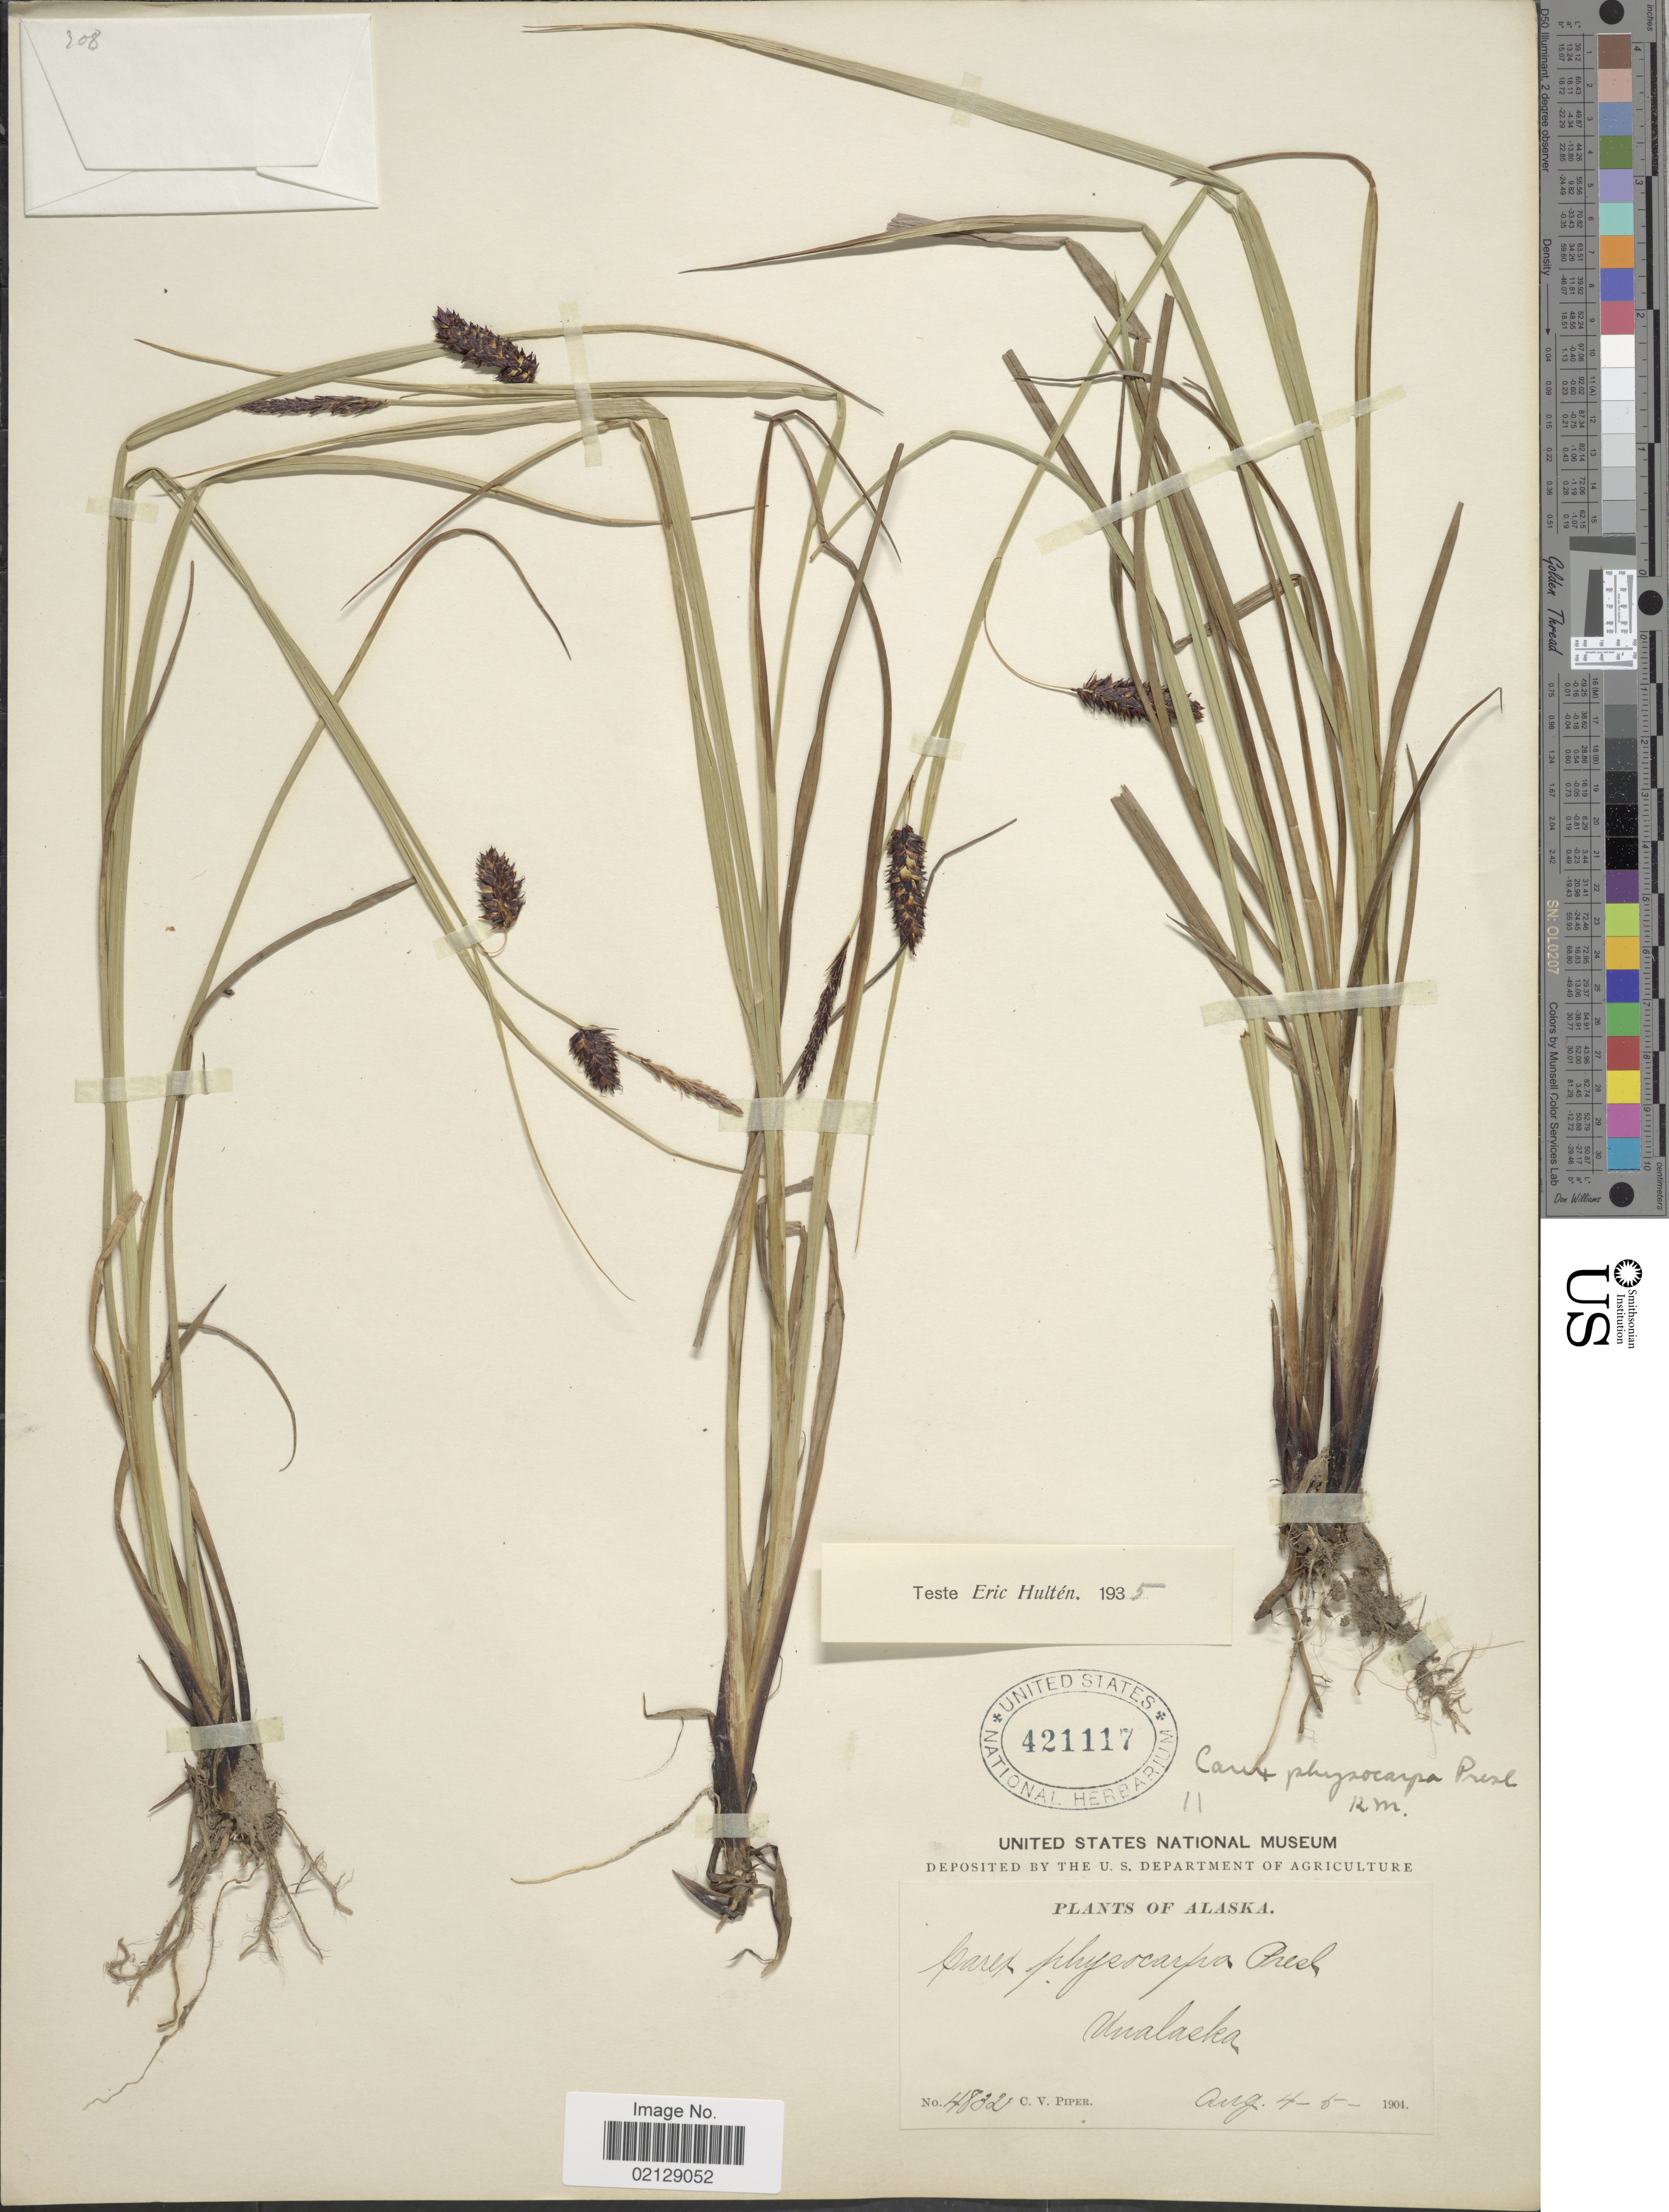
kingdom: Plantae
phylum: Tracheophyta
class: Liliopsida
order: Poales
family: Cyperaceae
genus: Carex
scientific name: Carex saxatilis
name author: L.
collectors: C. V. Piper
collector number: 4832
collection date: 1904-08-04/1904-08-05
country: United States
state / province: Alaska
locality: Unalaska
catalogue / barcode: US 421117